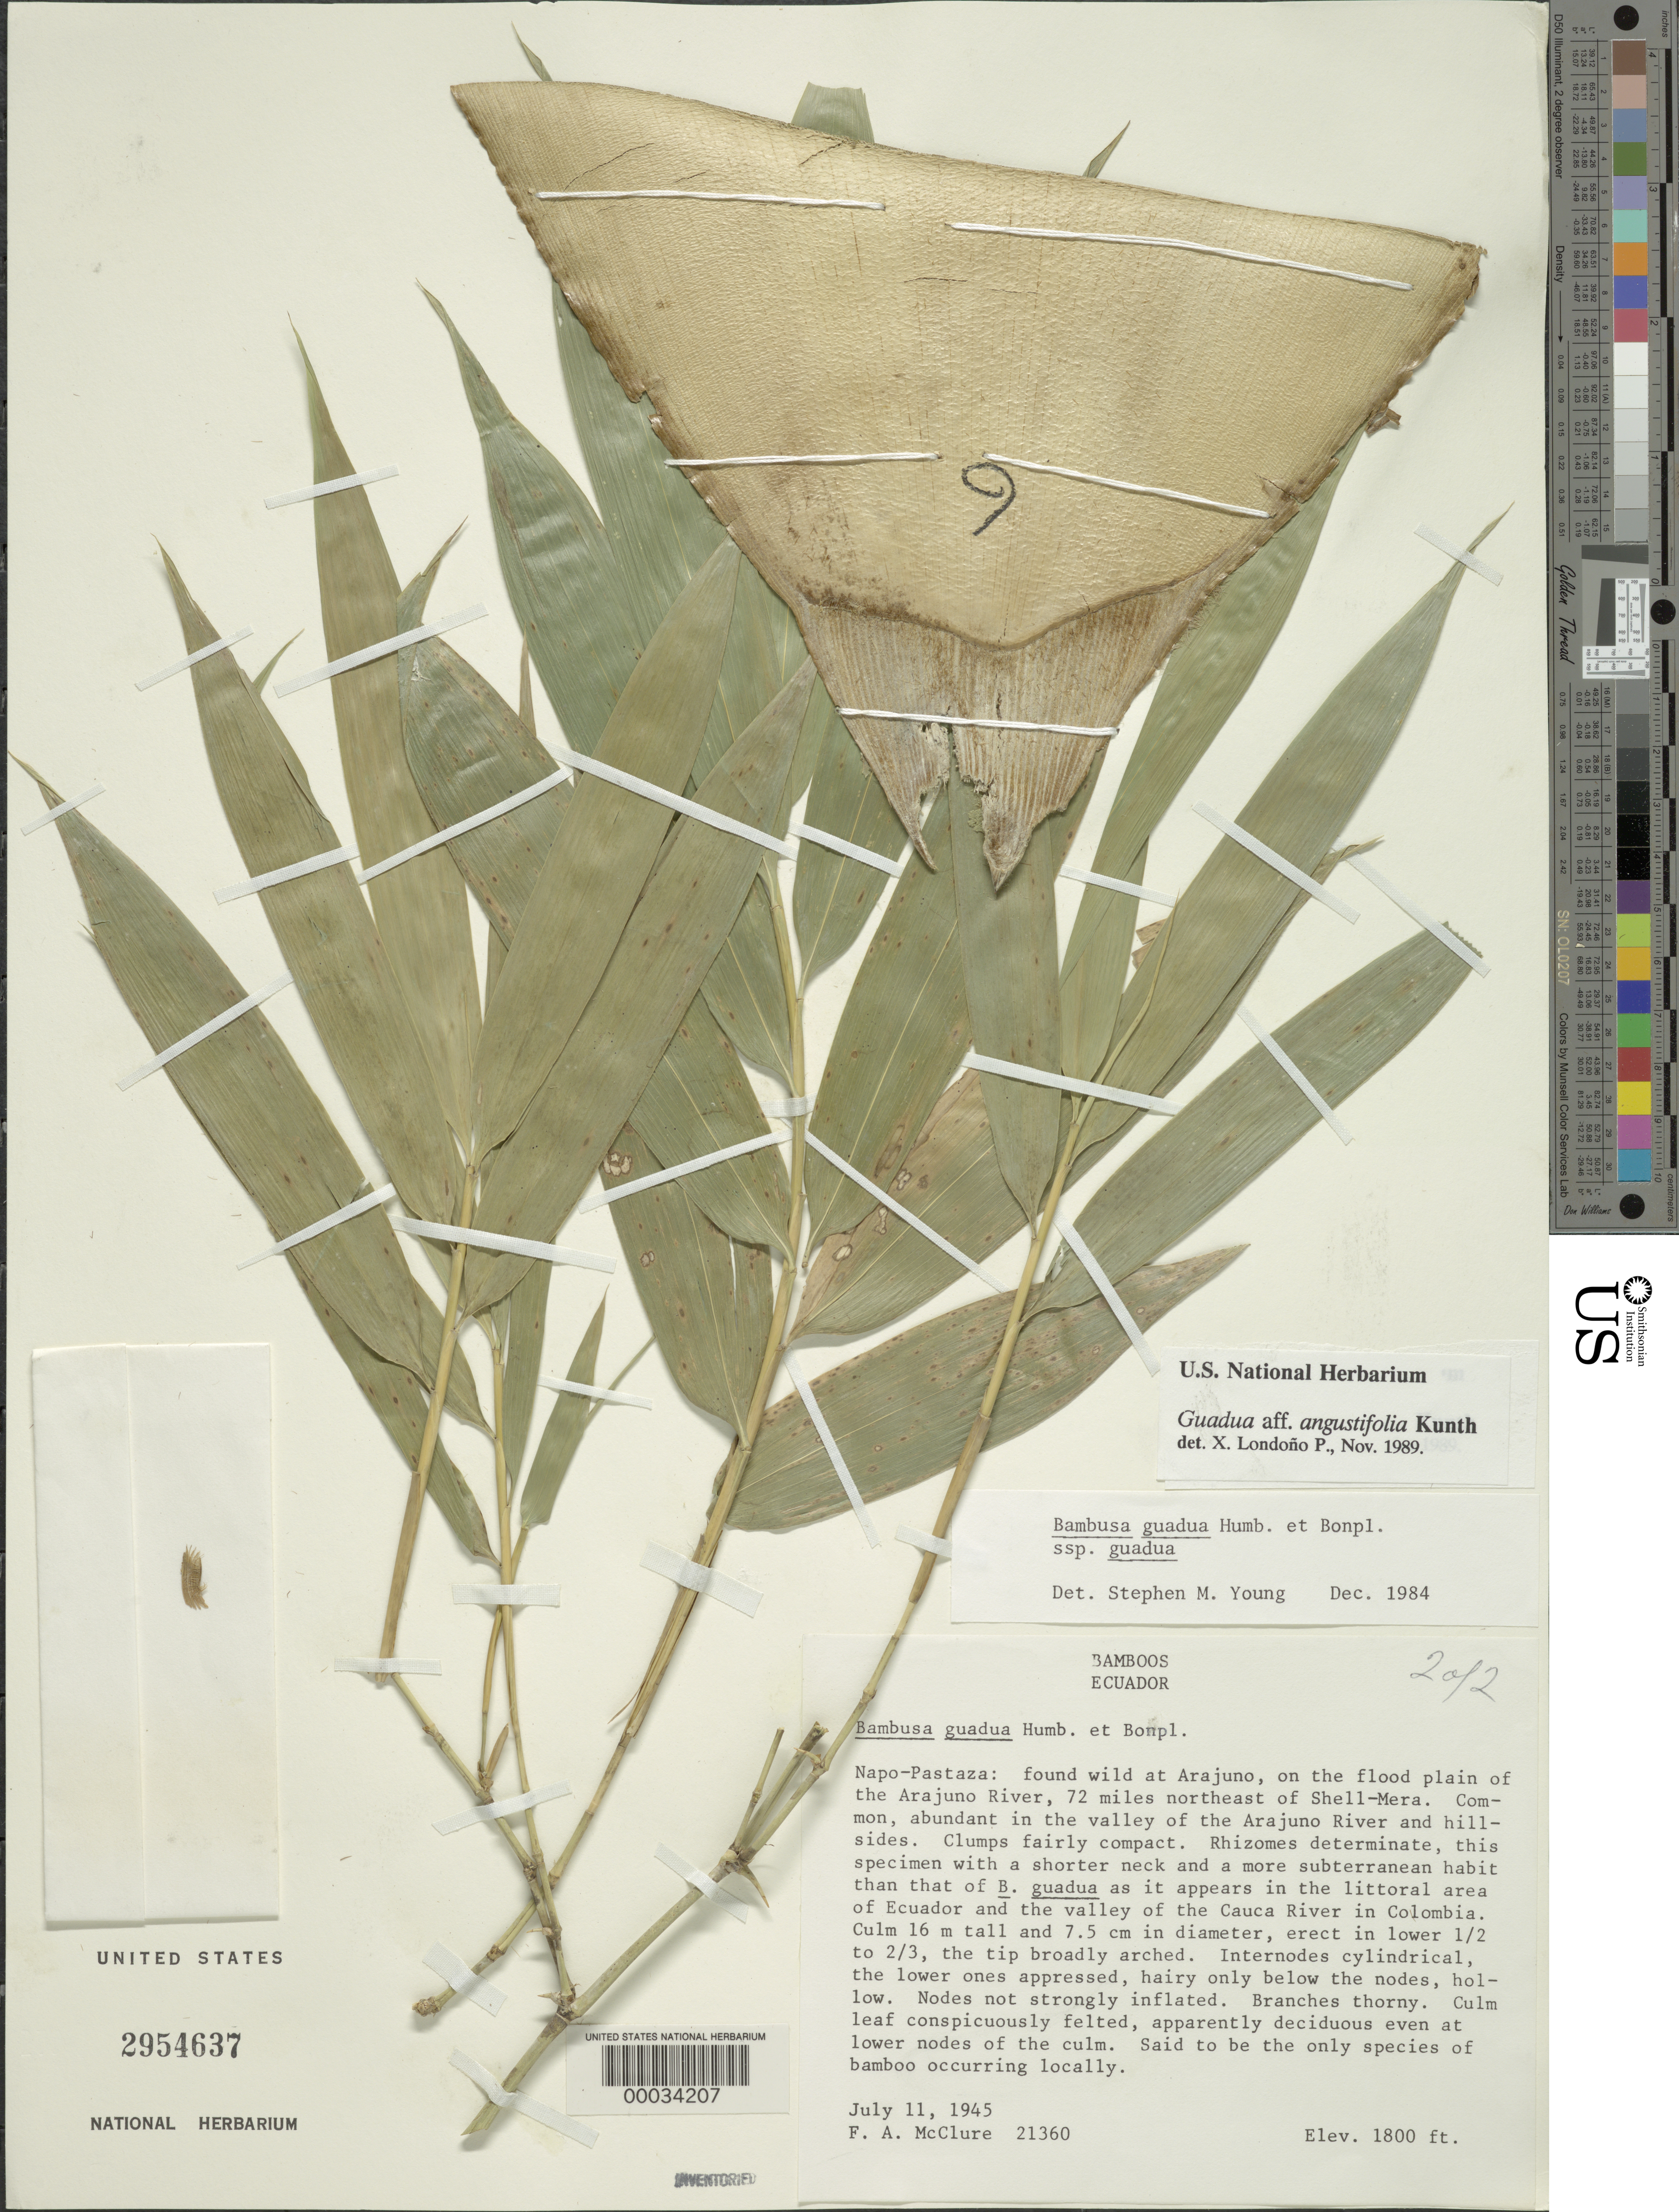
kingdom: Plantae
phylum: Tracheophyta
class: Liliopsida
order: Poales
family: Poaceae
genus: Guadua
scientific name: Guadua angustifolia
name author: Kunth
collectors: F. A. McClure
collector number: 21360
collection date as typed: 11 Jul 1945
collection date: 1945-07-11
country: Ecuador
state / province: Pastaza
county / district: Arajuno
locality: Arajuno, on the flood plain of the arajuno River, 72 mi NE of shell-mera, Prov. of Napo-pastaza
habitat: River valleys and hillsides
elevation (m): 549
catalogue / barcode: US 2954637